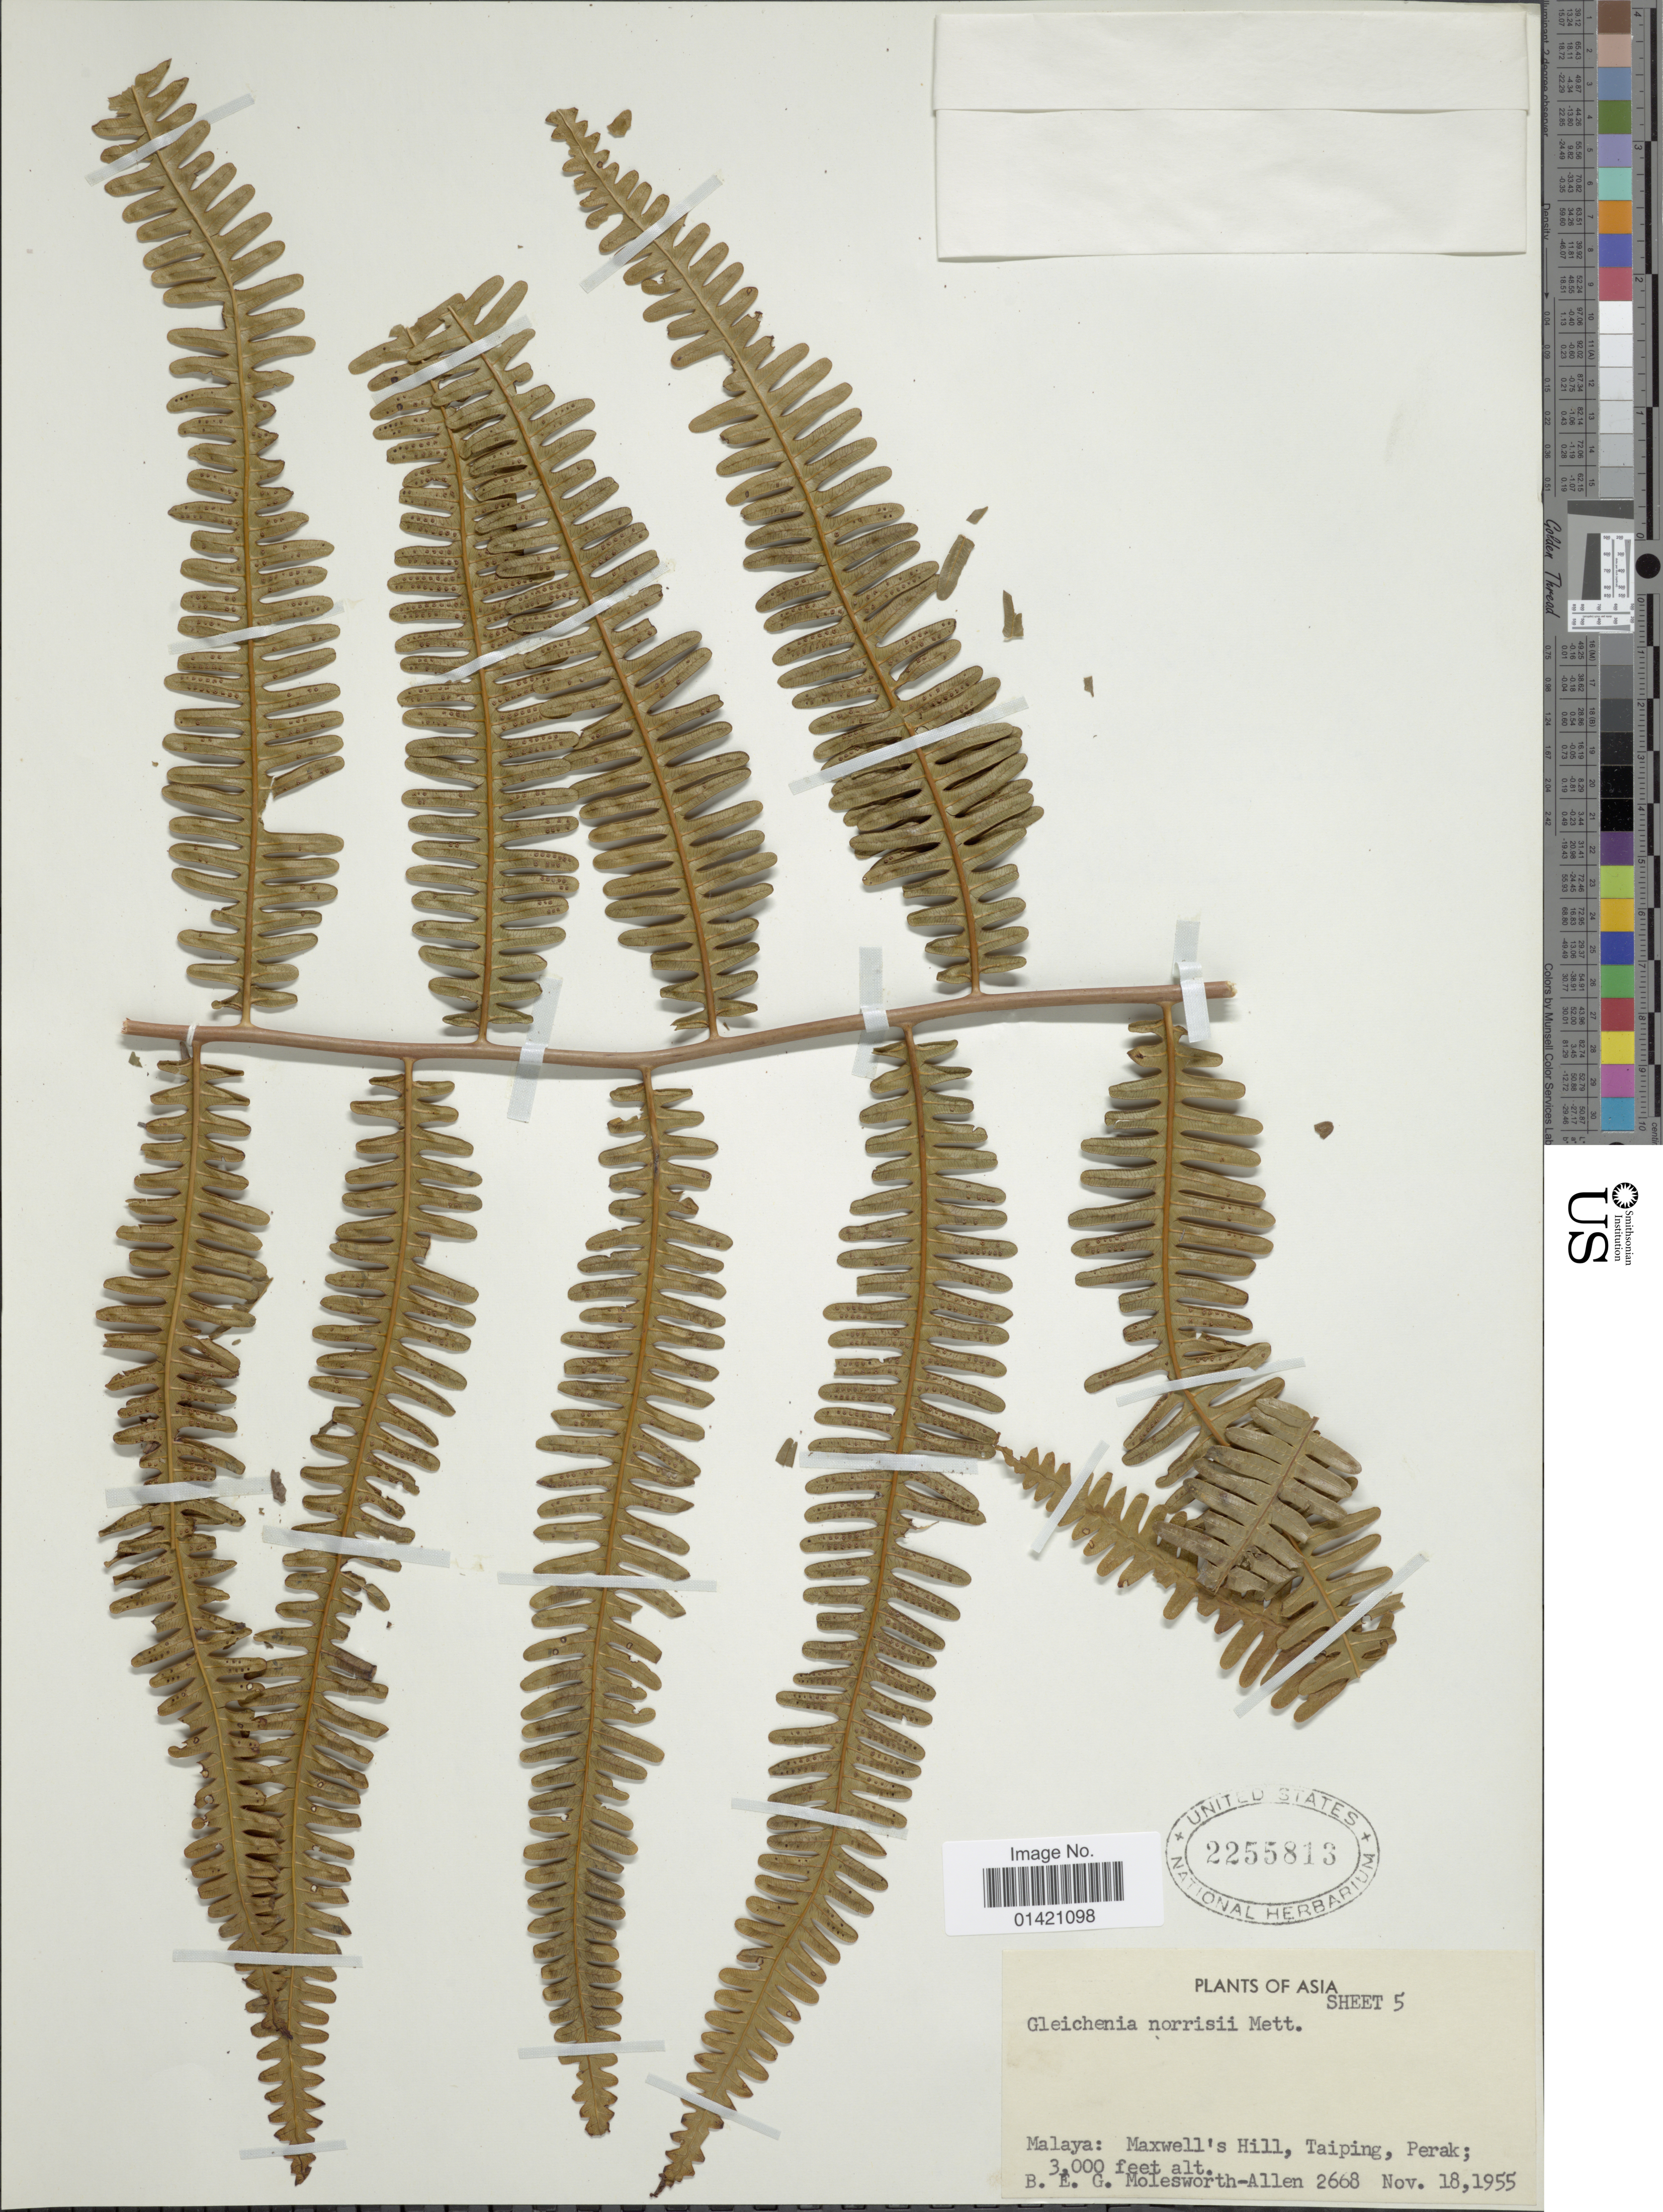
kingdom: Plantae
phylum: Tracheophyta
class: Polypodiopsida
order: Gleicheniales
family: Gleicheniaceae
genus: Diplopterygium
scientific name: Diplopterygium norrisii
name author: (Mett. ex Kuhn) Nakai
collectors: B. E. G. Molesworth-Allen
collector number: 2668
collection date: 1955-11-18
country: Malaysia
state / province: Perak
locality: Malaya: Maxwell's Hill, Taiping.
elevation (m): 914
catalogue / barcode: US 2255813